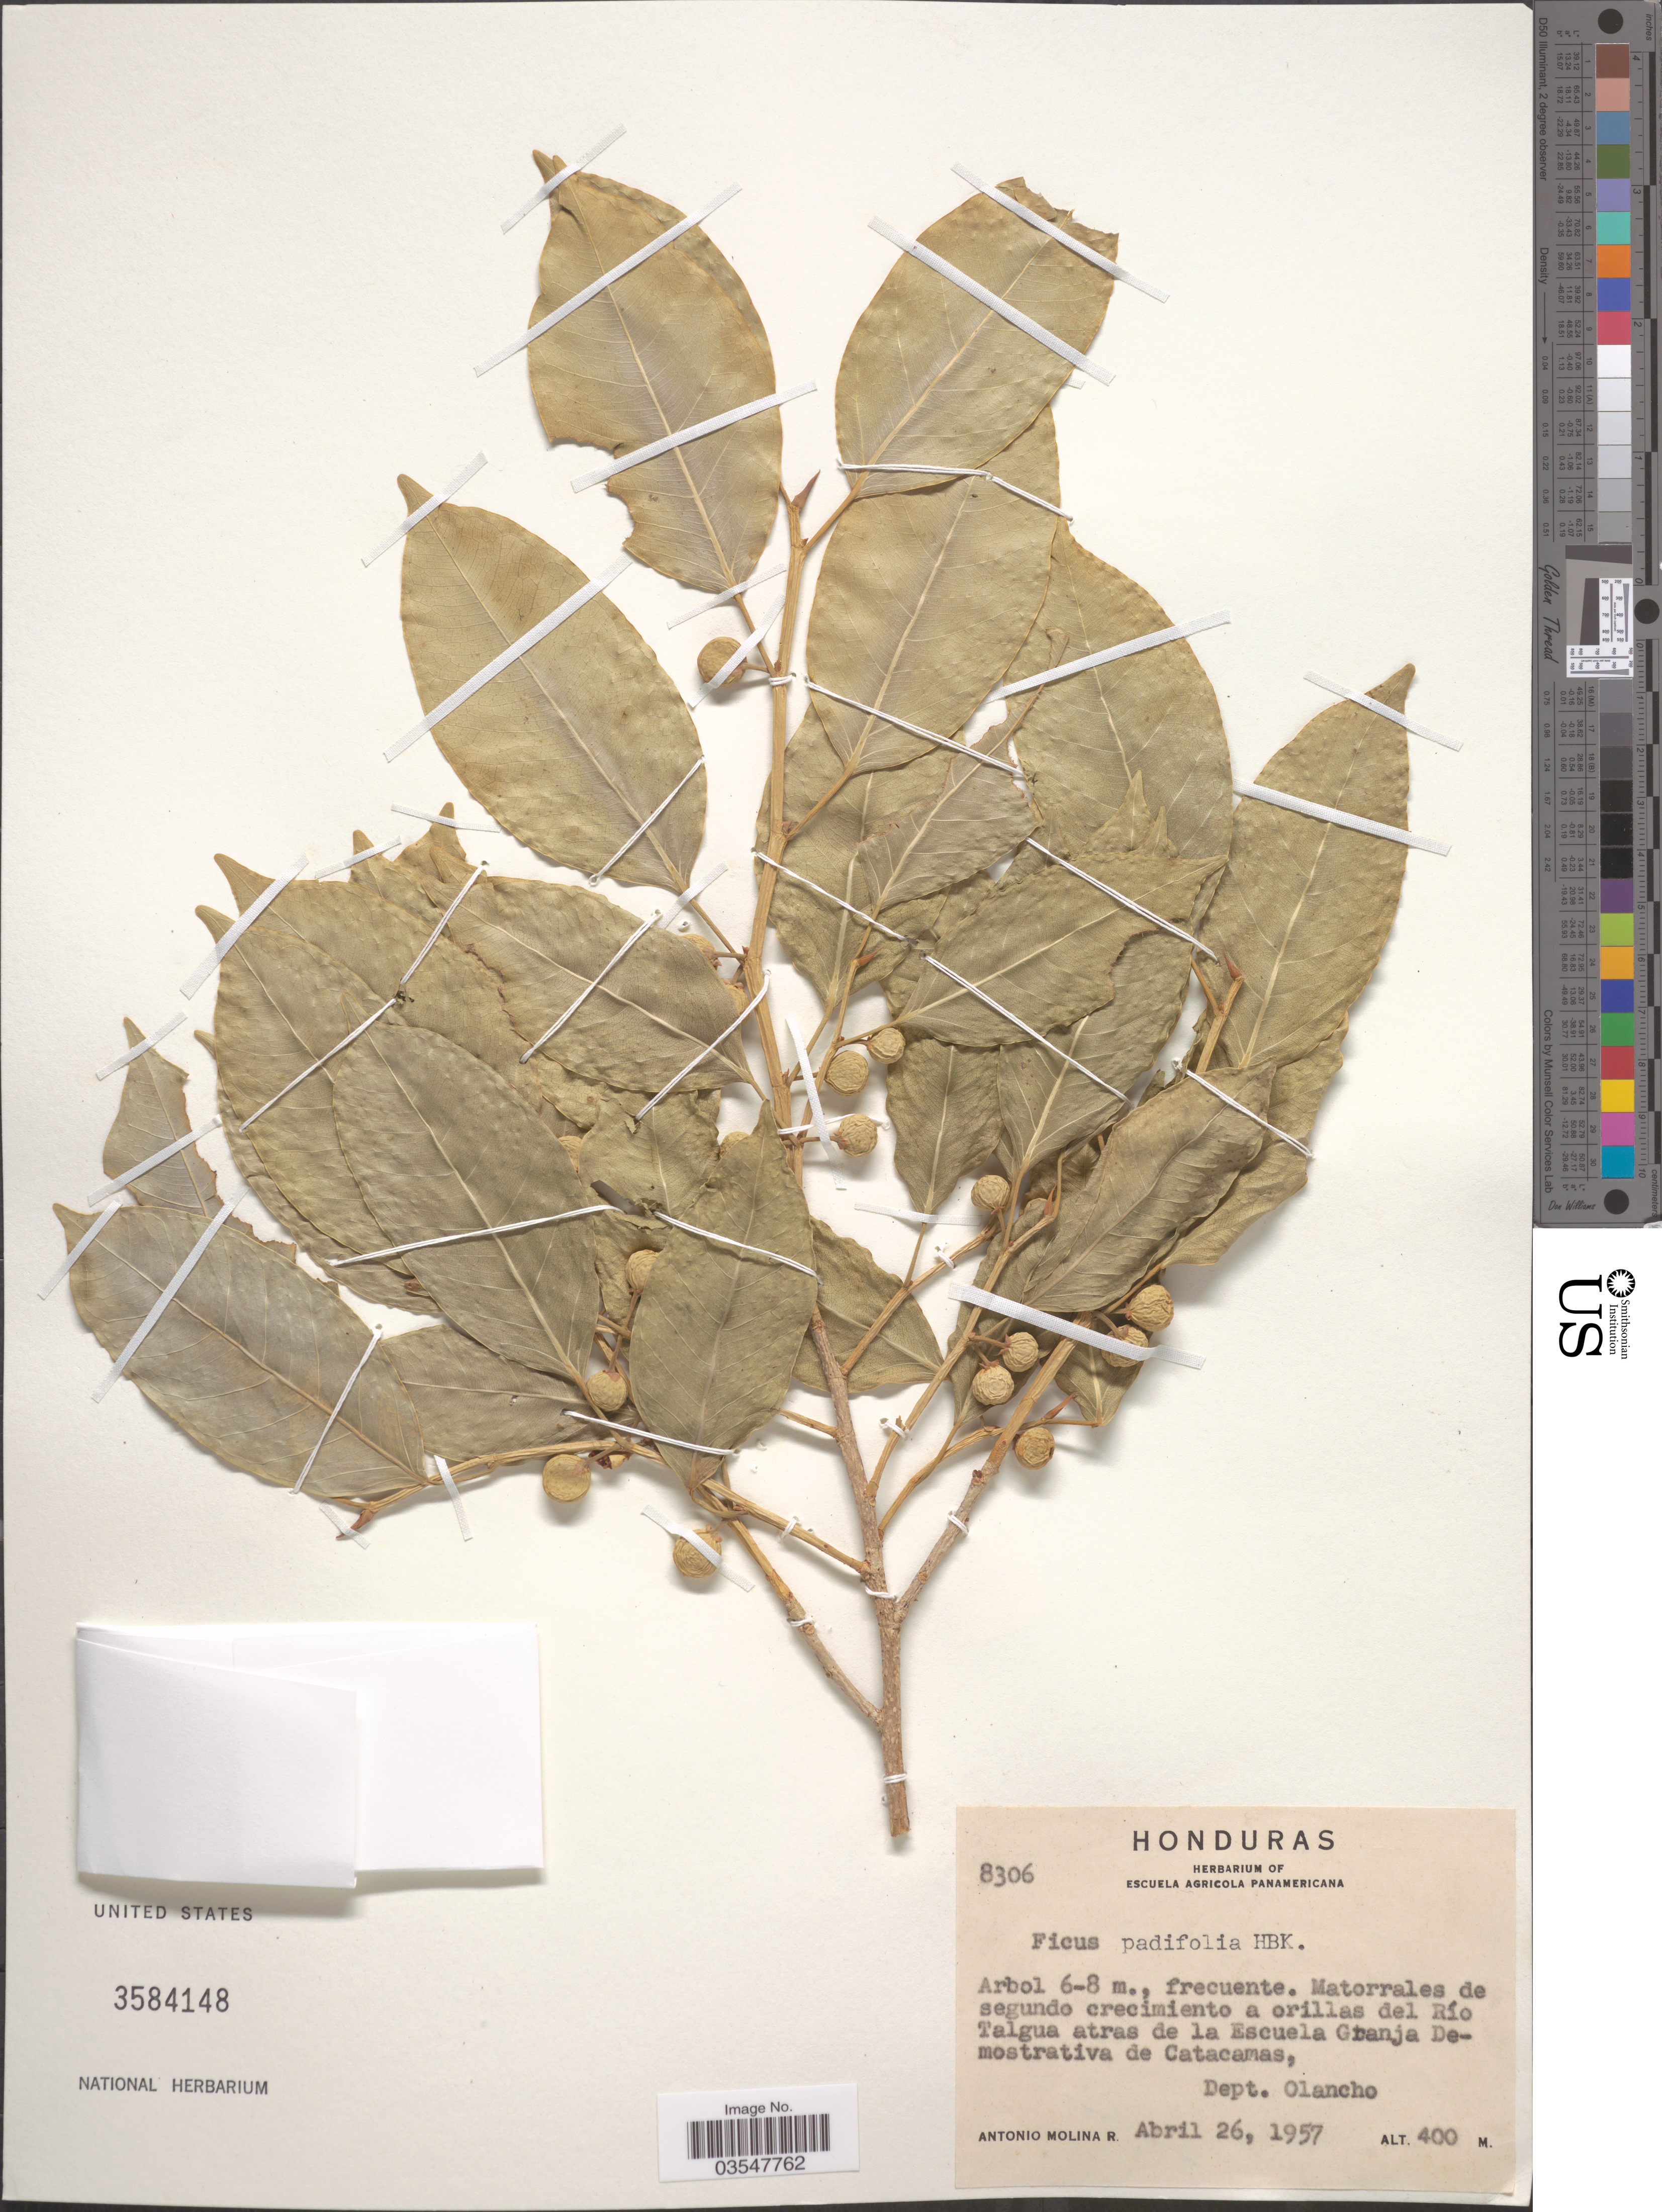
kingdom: Plantae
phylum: Tracheophyta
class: Magnoliopsida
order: Rosales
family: Moraceae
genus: Ficus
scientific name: Ficus pertusa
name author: L. f.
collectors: A. Molina R.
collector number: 8306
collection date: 1957-04-26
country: Honduras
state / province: Olancho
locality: Orillas del Río Talgua atras de la Escuela Granja Demostrativa de Catacamas, Dept. Olancho.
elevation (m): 400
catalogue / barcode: US 3584148